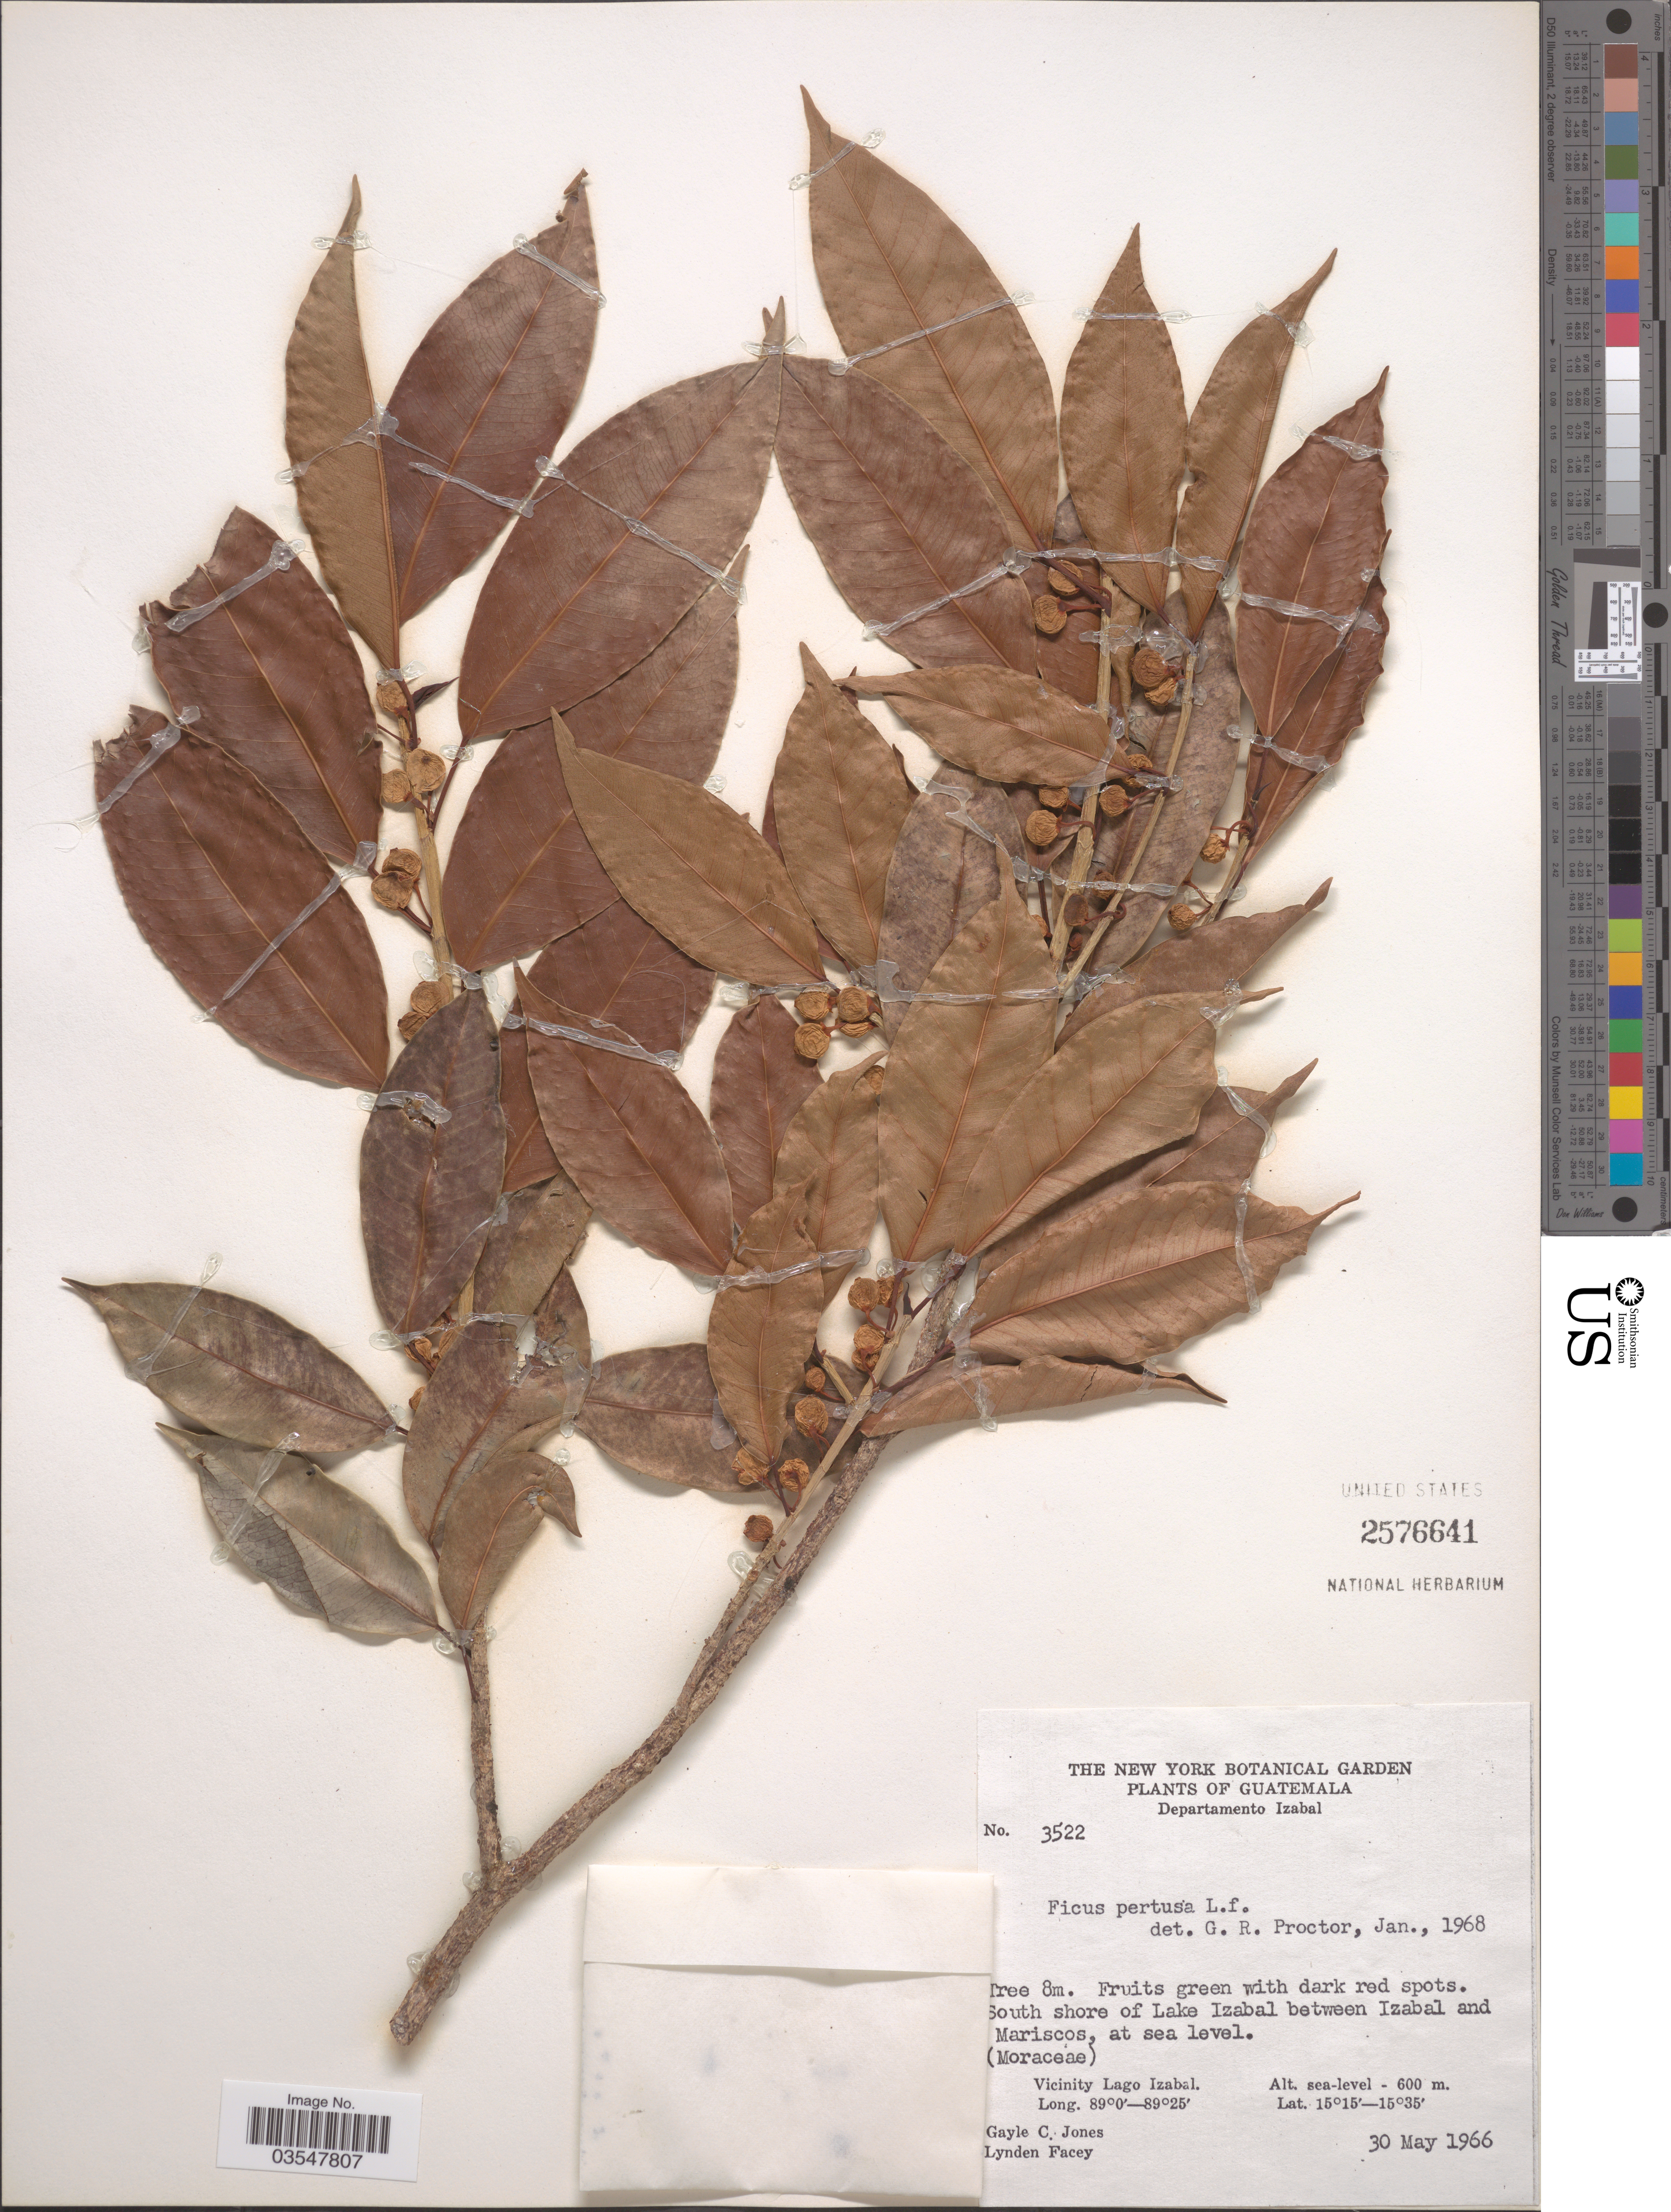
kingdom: Plantae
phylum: Tracheophyta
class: Magnoliopsida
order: Rosales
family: Moraceae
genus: Ficus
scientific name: Ficus pertusa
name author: L. f.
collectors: G. C. Jones & L. Facey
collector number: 3522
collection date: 1966-05-30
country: Guatemala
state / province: Izabal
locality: Departamento Izabal. South shore of Lake Izabal between Izabal and Mariscos, Vicinity of Lago Izabal.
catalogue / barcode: US 2576641